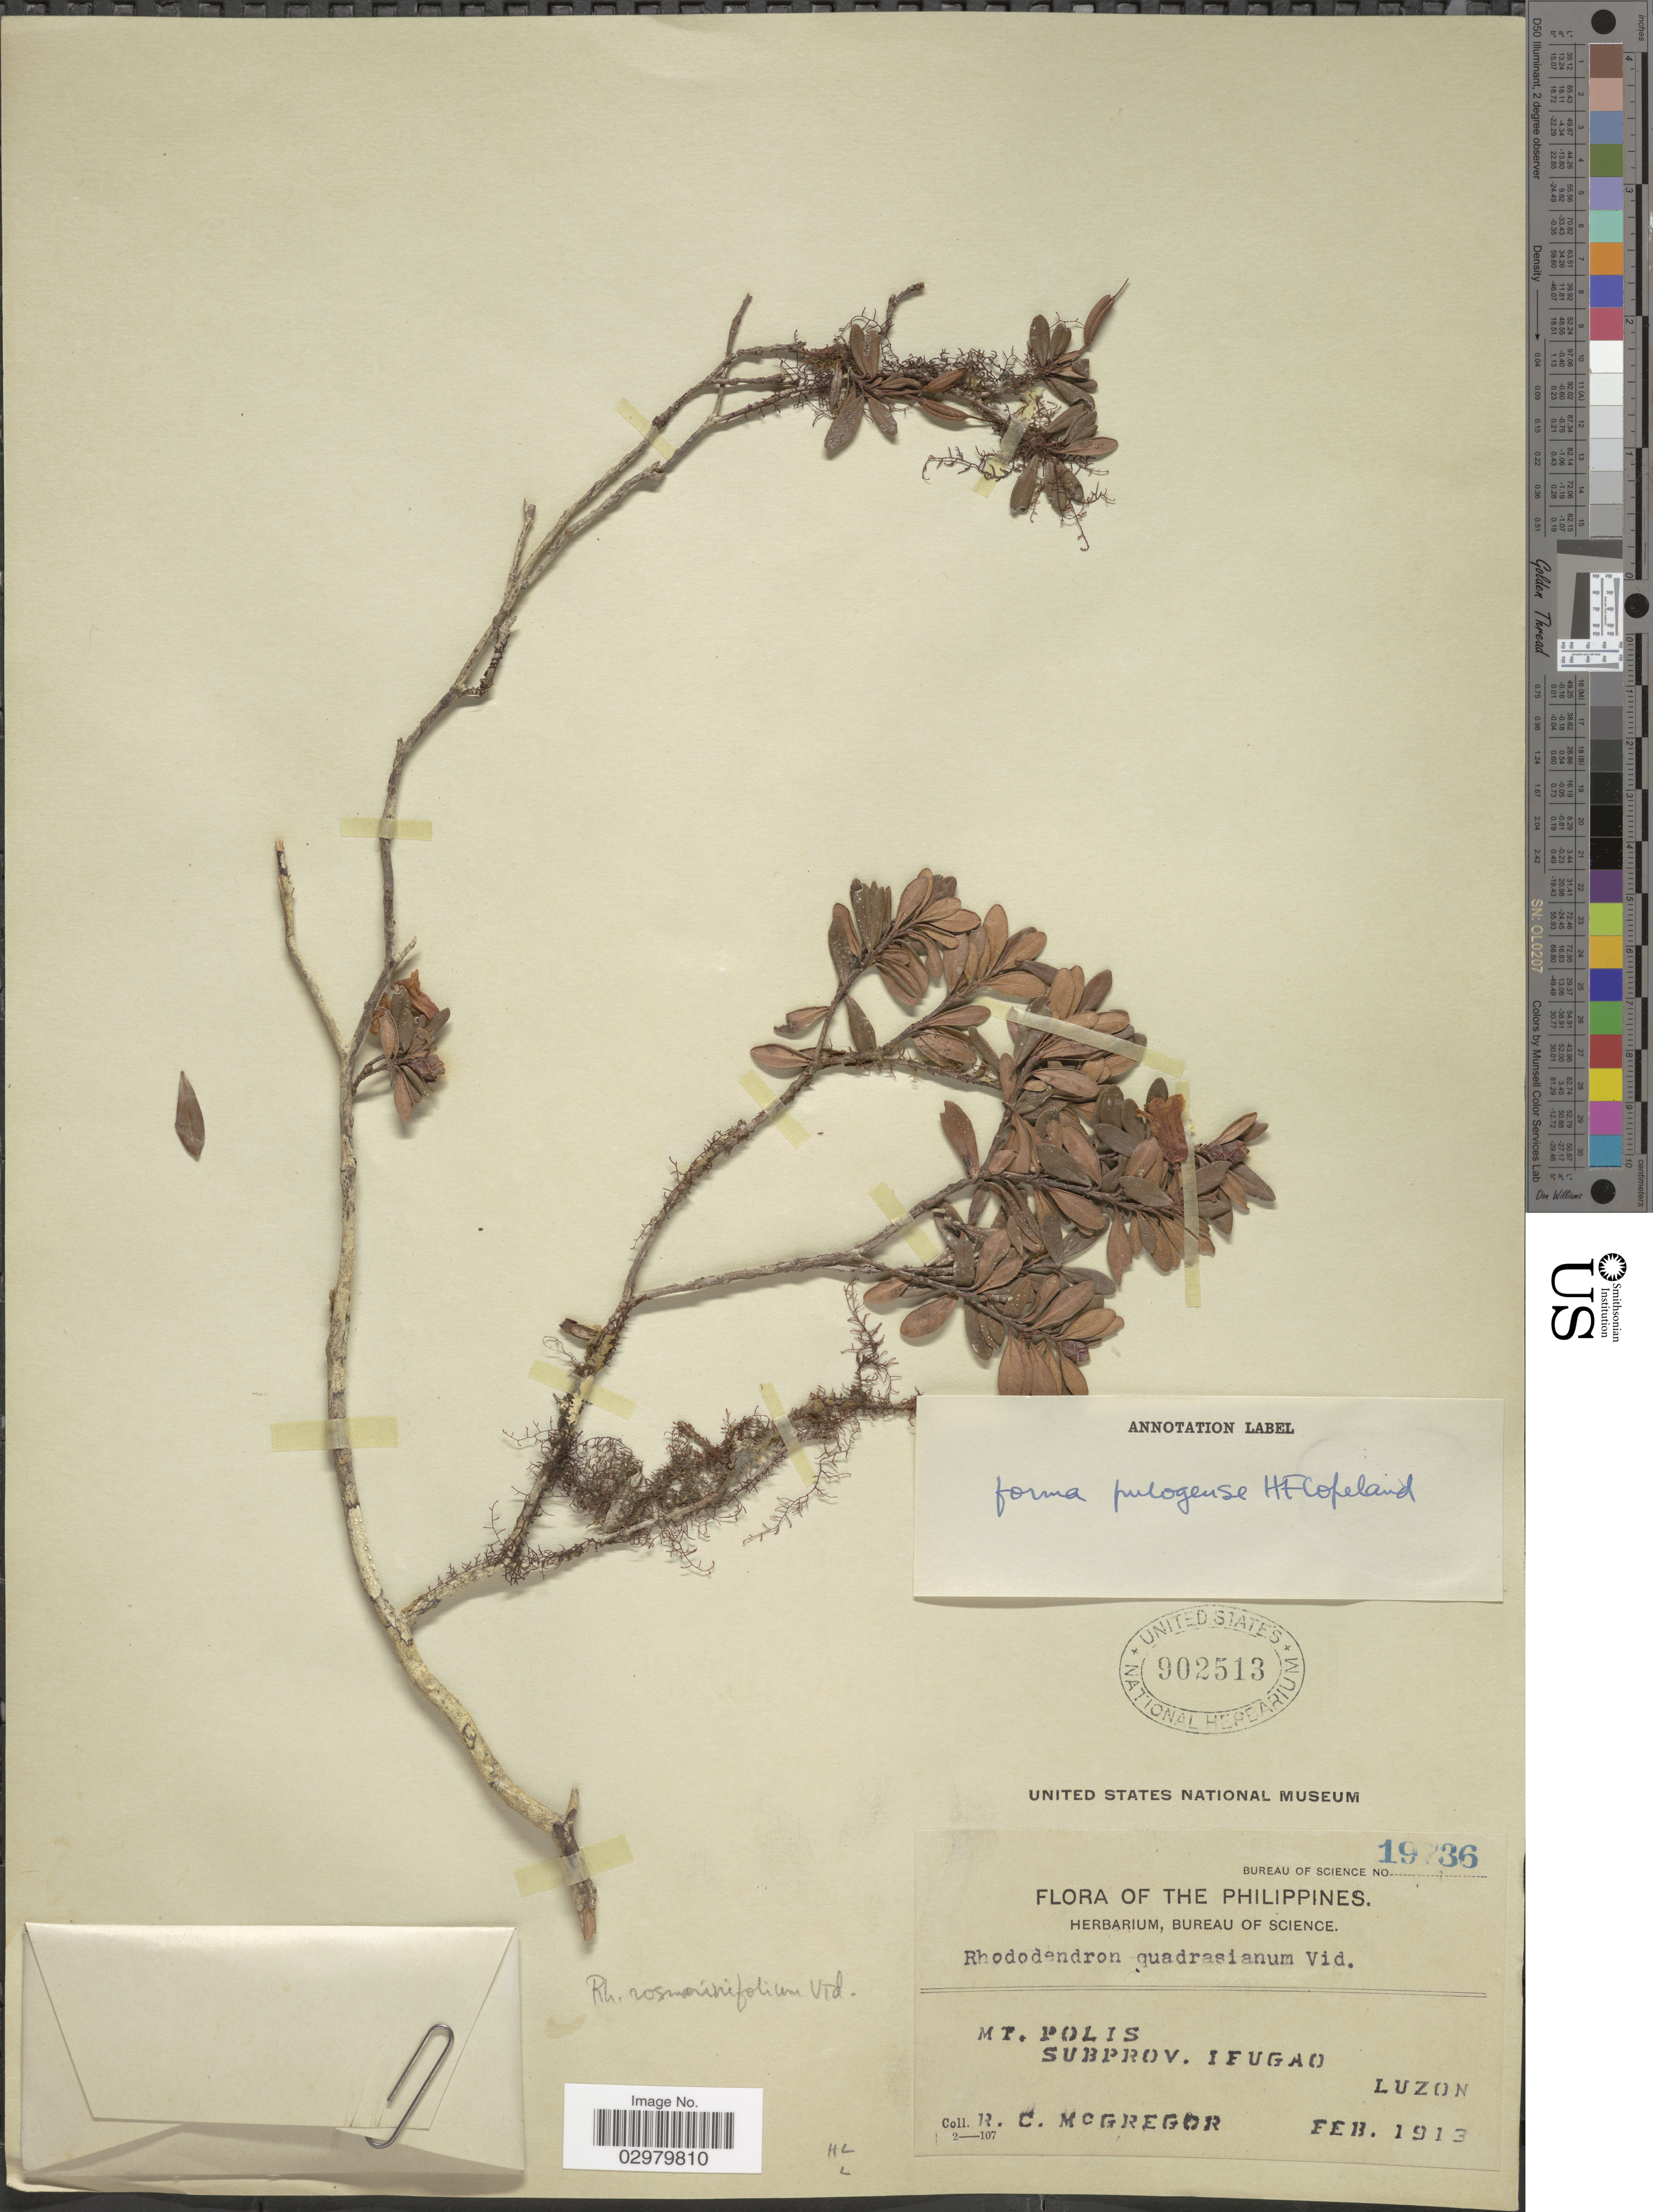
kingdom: Plantae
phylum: Tracheophyta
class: Magnoliopsida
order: Ericales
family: Ericaceae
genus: Rhododendron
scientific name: Rhododendron quadrasianum f. pulogense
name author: H.F. Copel.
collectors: R. C. McGregor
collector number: Bureau of Science 19736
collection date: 1913-02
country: Philippines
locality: Mt. Polis, Subprov. Ifugao, Luzon.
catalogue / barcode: US 902513